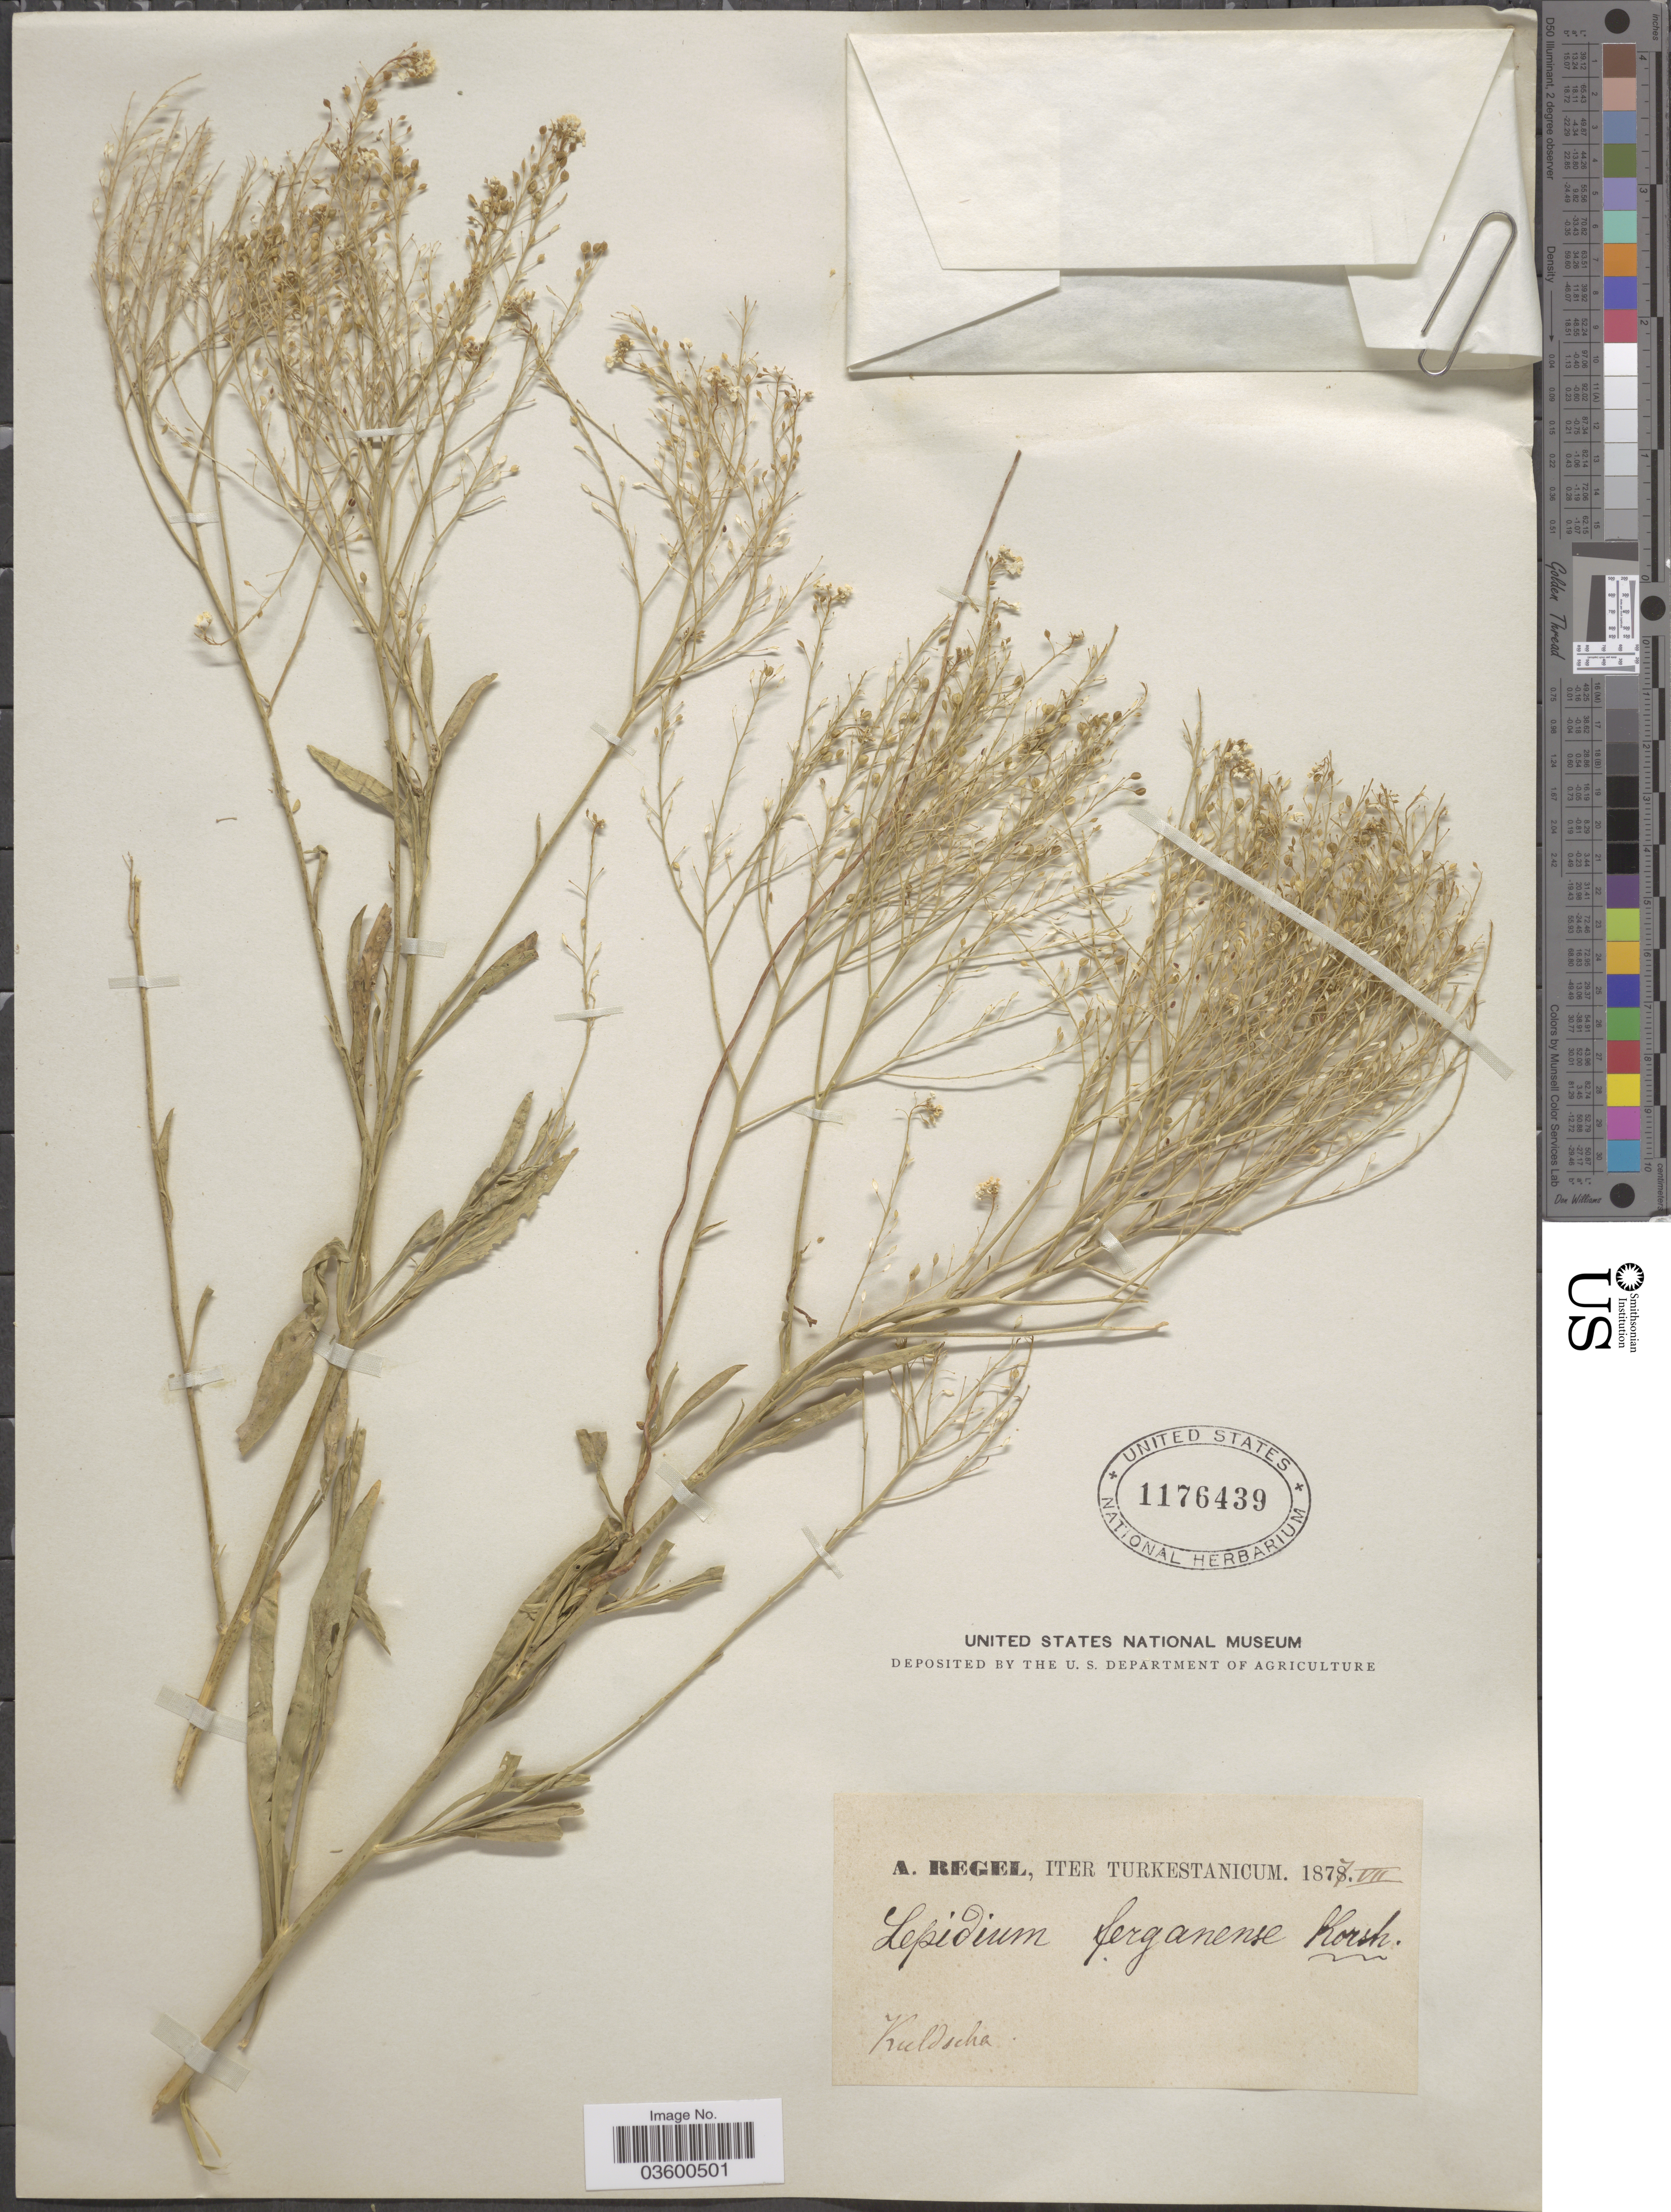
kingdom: Plantae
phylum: Tracheophyta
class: Magnoliopsida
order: Brassicales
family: Brassicaceae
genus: Lepidium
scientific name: Lepidium ferganense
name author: Korsh.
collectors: A. Regel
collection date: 1877-07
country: China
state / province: Xinjiang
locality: Turkestanicum. Kuldscha.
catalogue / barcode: US 1176439